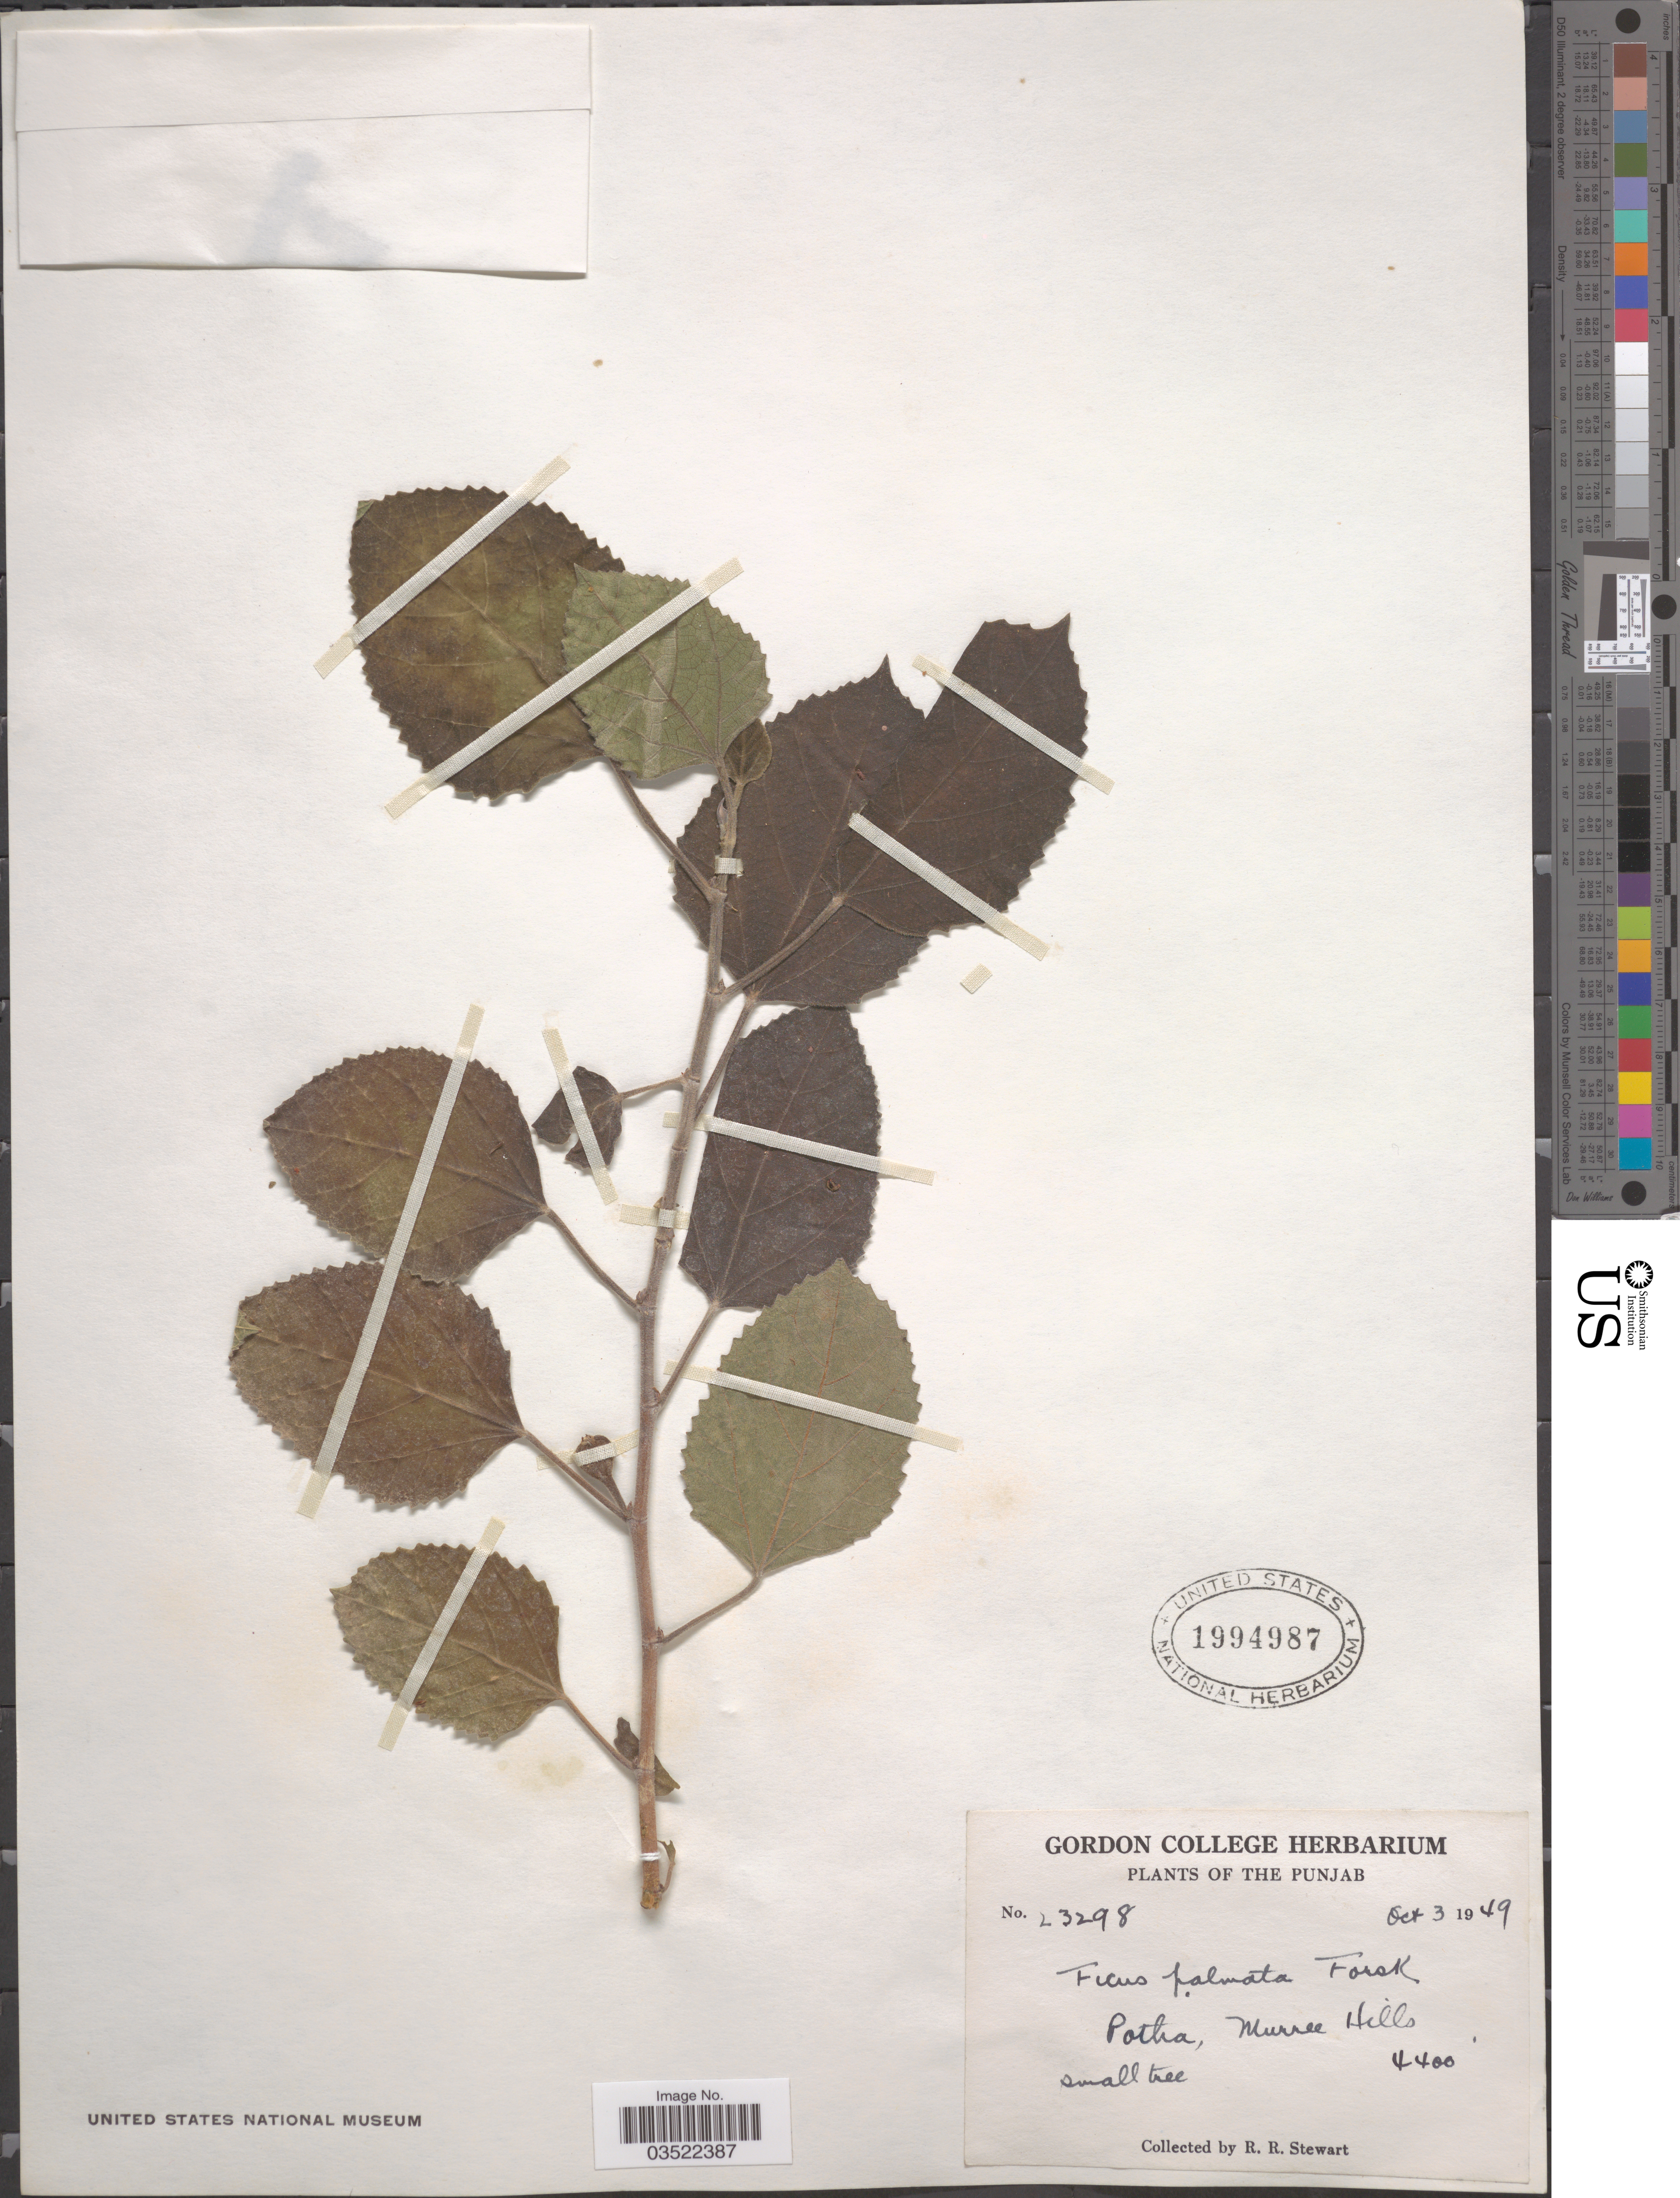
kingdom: Plantae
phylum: Tracheophyta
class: Magnoliopsida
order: Rosales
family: Moraceae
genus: Ficus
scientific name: Ficus palmata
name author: Forssk.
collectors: R. Stewart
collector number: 23298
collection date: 1949-10-03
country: Pakistan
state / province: Punjab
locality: Potha, Murree Hills.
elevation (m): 1341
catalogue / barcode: US 1994987